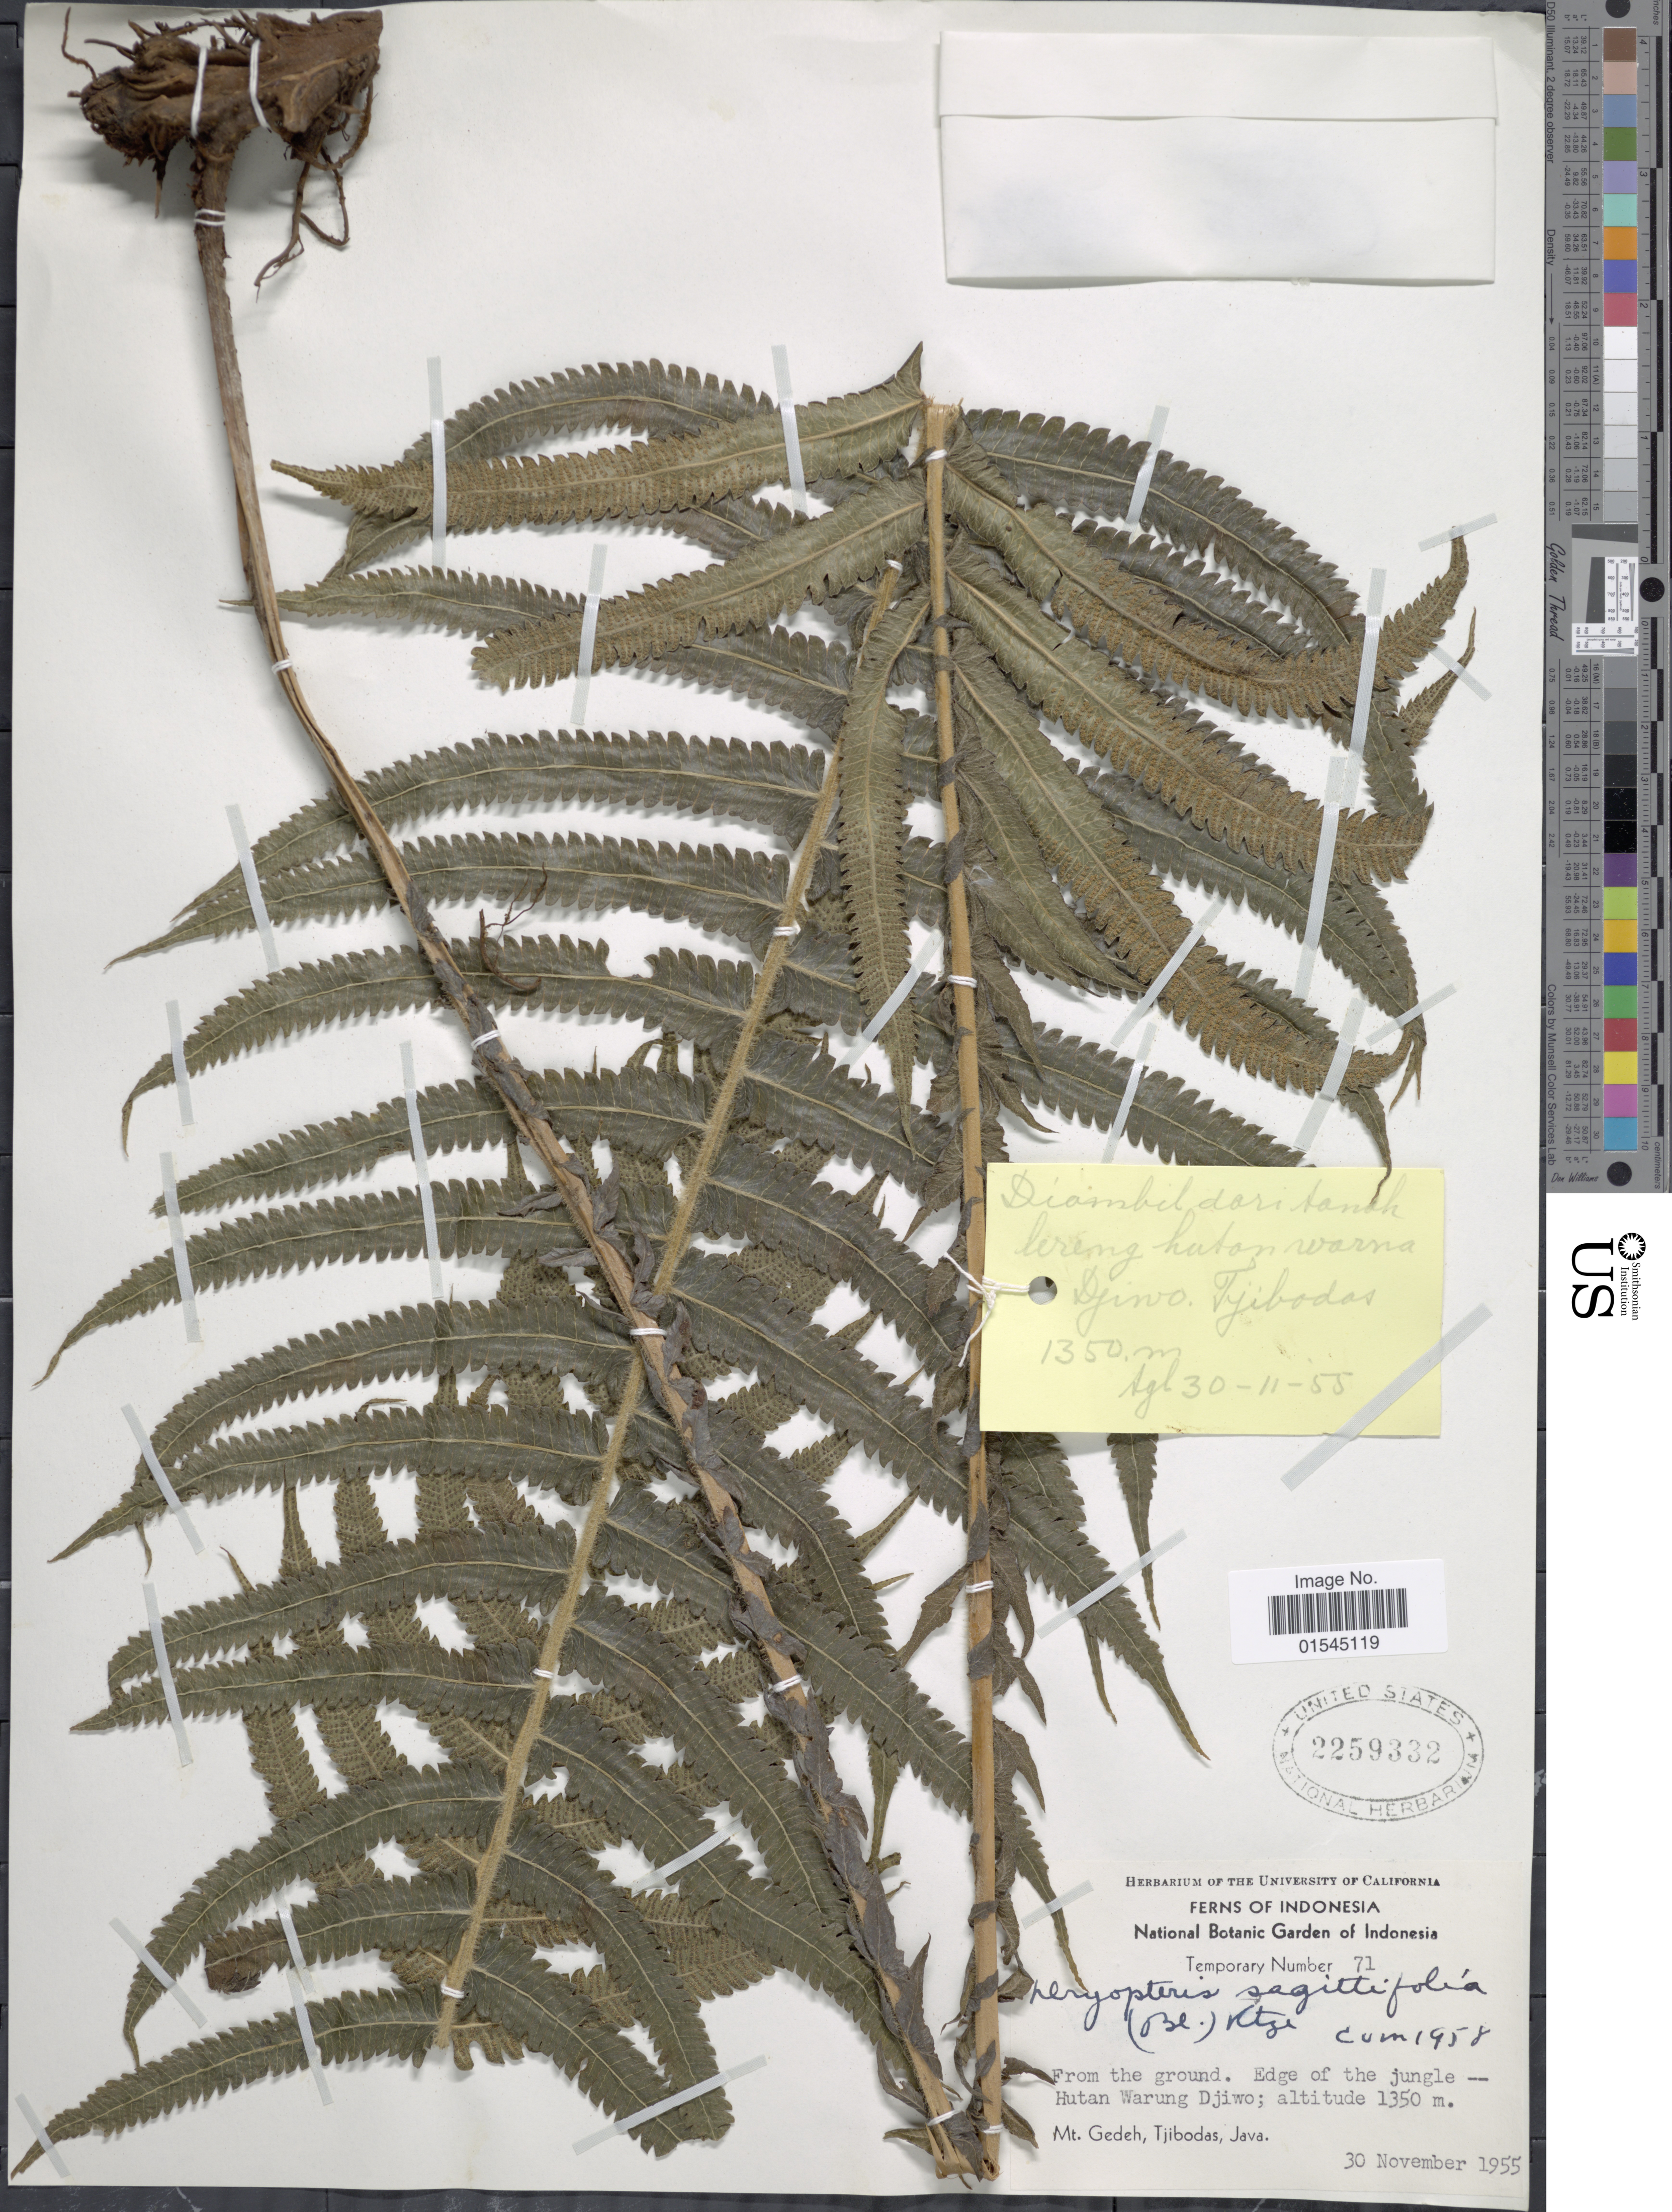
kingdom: Plantae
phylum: Tracheophyta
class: Polypodiopsida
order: Polypodiales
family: Thelypteridaceae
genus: Sphaerostephanos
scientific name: Sphaerostephanos sagittifolius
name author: (Blume) Holttum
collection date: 1955-11-30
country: Indonesia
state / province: Java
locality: From the ground. Edge of the jungle -- Hutan Warung Djiwo. Mt. Gedeh, Tjibodas, Java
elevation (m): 1350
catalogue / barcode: US 2259332